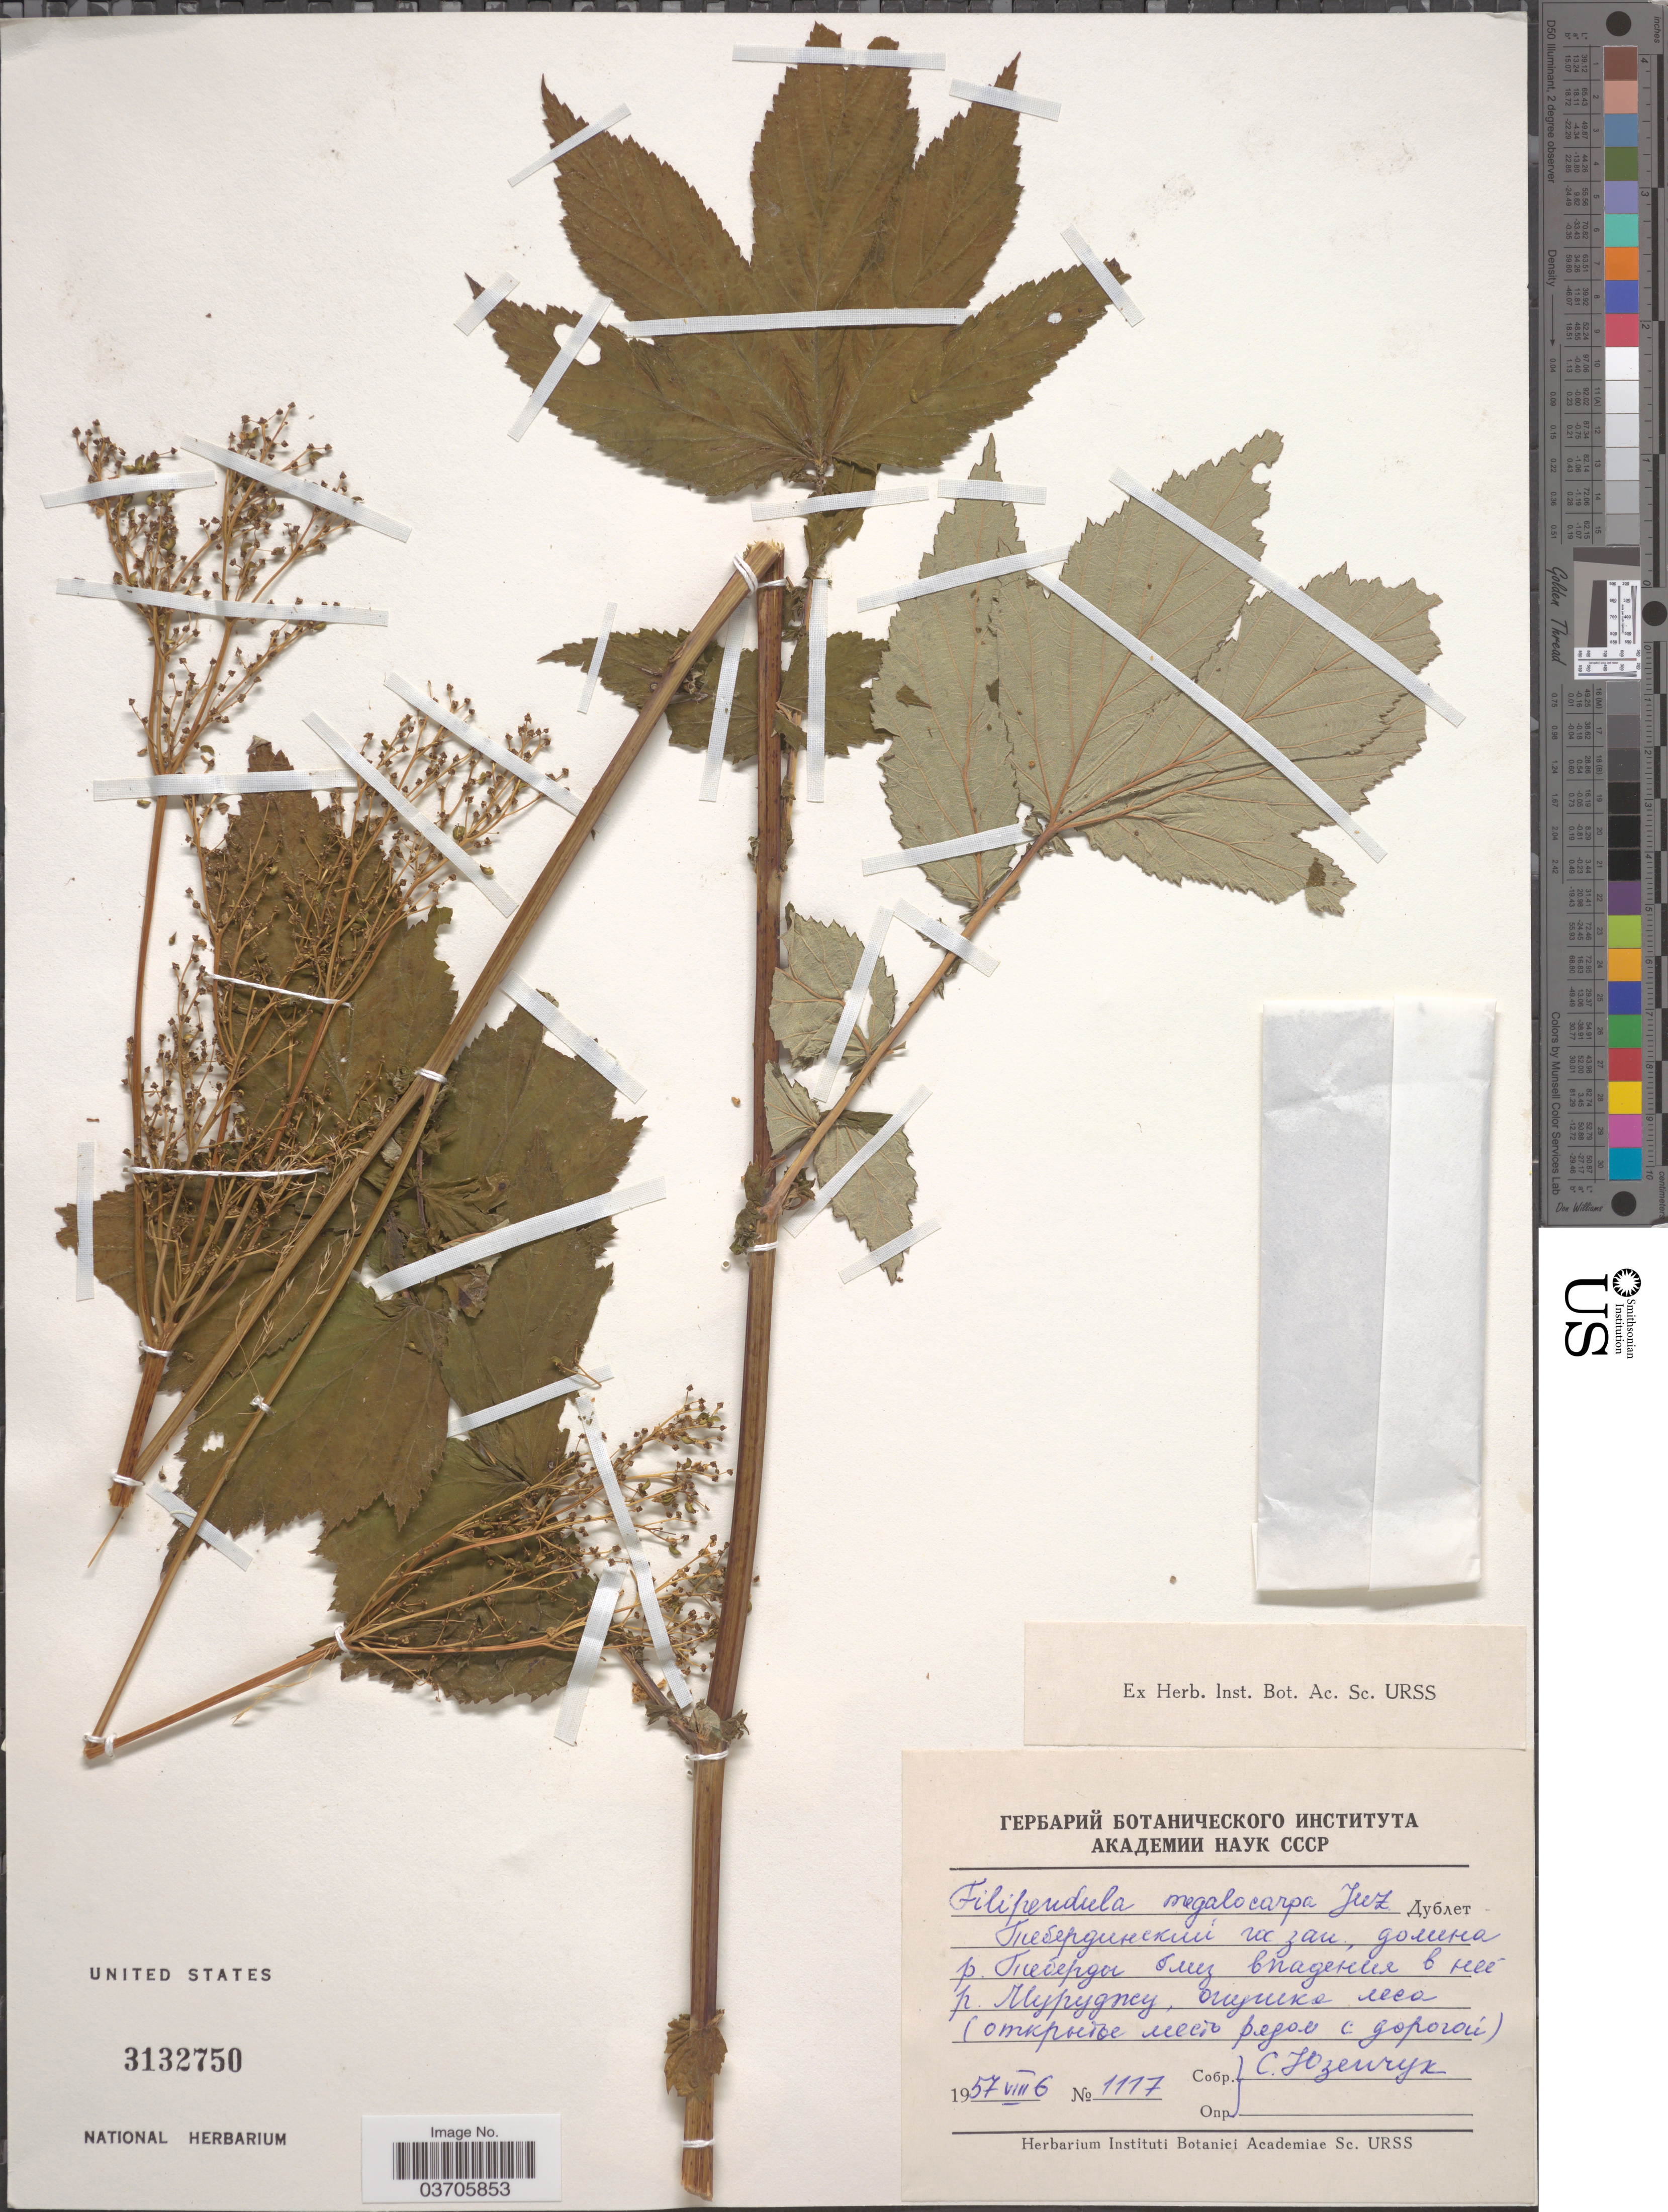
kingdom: Plantae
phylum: Tracheophyta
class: Magnoliopsida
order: Rosales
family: Rosaceae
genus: Filipendula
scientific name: Filipendula megalocarpa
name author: Juz.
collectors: S. Yuzeichuk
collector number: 1117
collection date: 1957-08-06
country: Russian Federation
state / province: Karachay-Cherkess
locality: Valley of river Teberda near the confluence with river Muruja.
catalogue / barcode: US 3132750